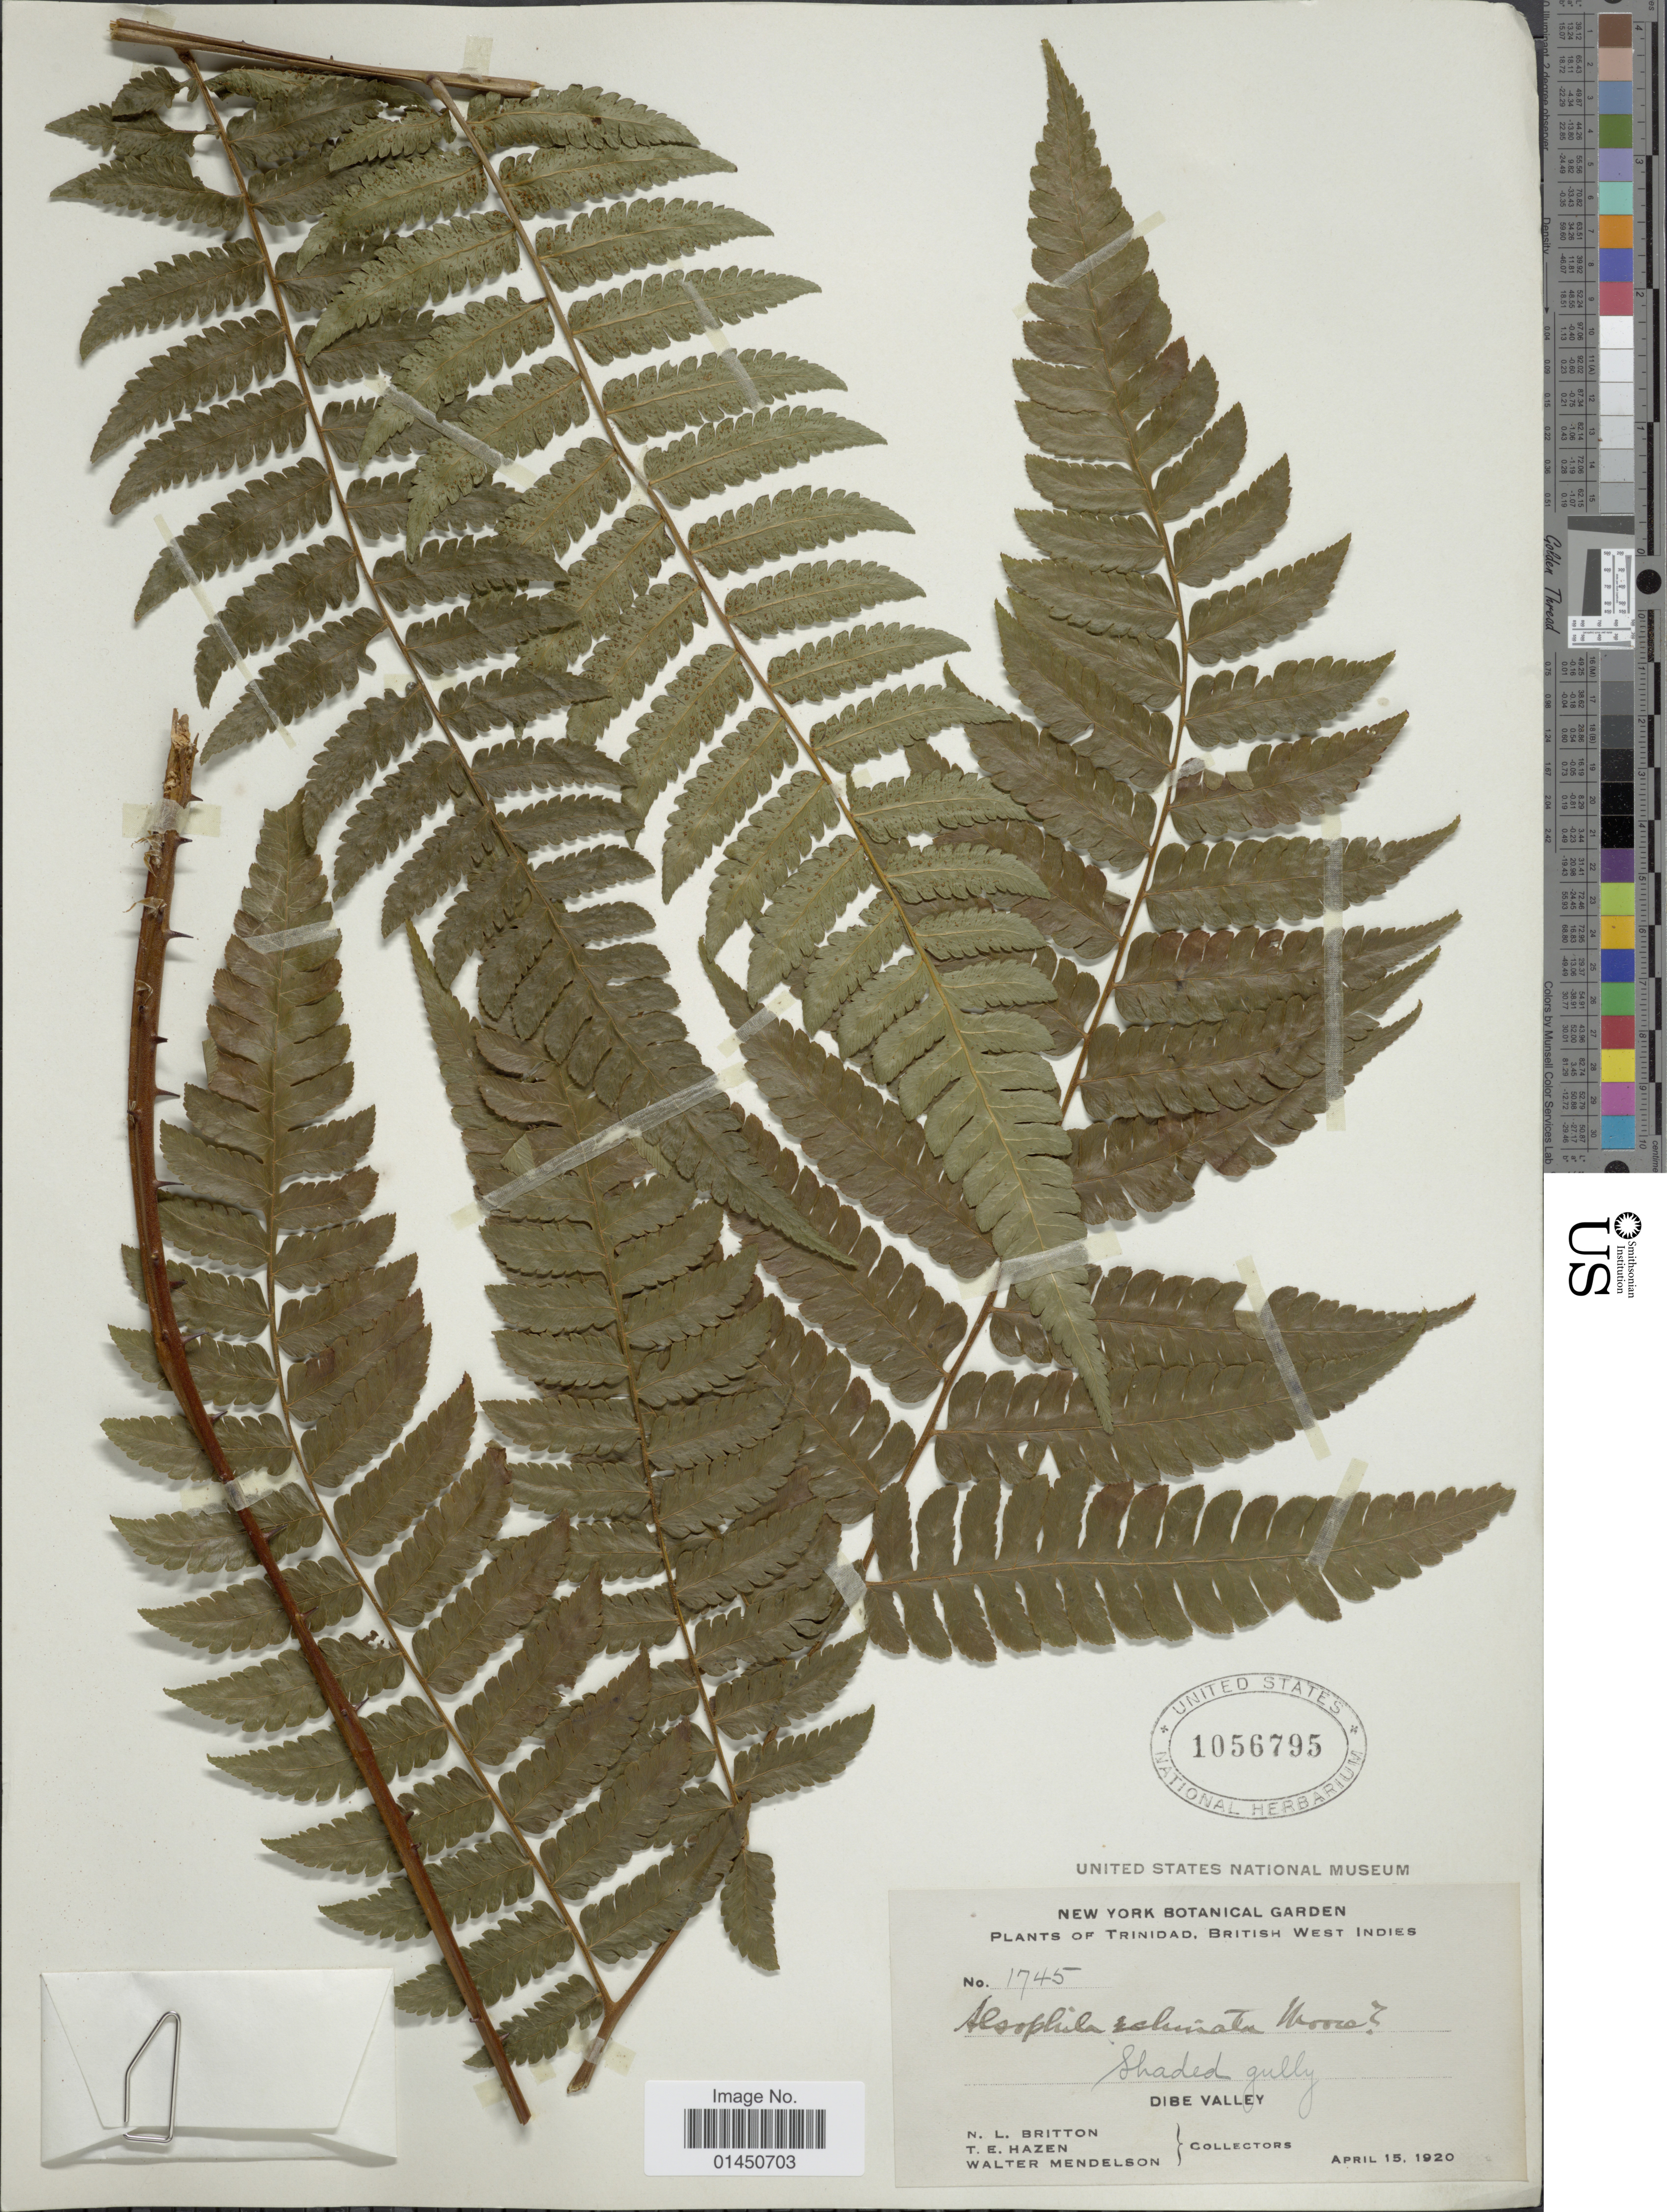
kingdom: Plantae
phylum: Tracheophyta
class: Polypodiopsida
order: Cyatheales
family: Cyatheaceae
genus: Cyathea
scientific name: Cyathea pungens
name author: (Willd.) Domin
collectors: N. Britton, T. E. Hazen & W. Mendelson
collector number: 1745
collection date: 1920-04-15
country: Trinidad and Tobago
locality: Trinidad, shaded gully, Dibe Valley.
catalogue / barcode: US 1056795